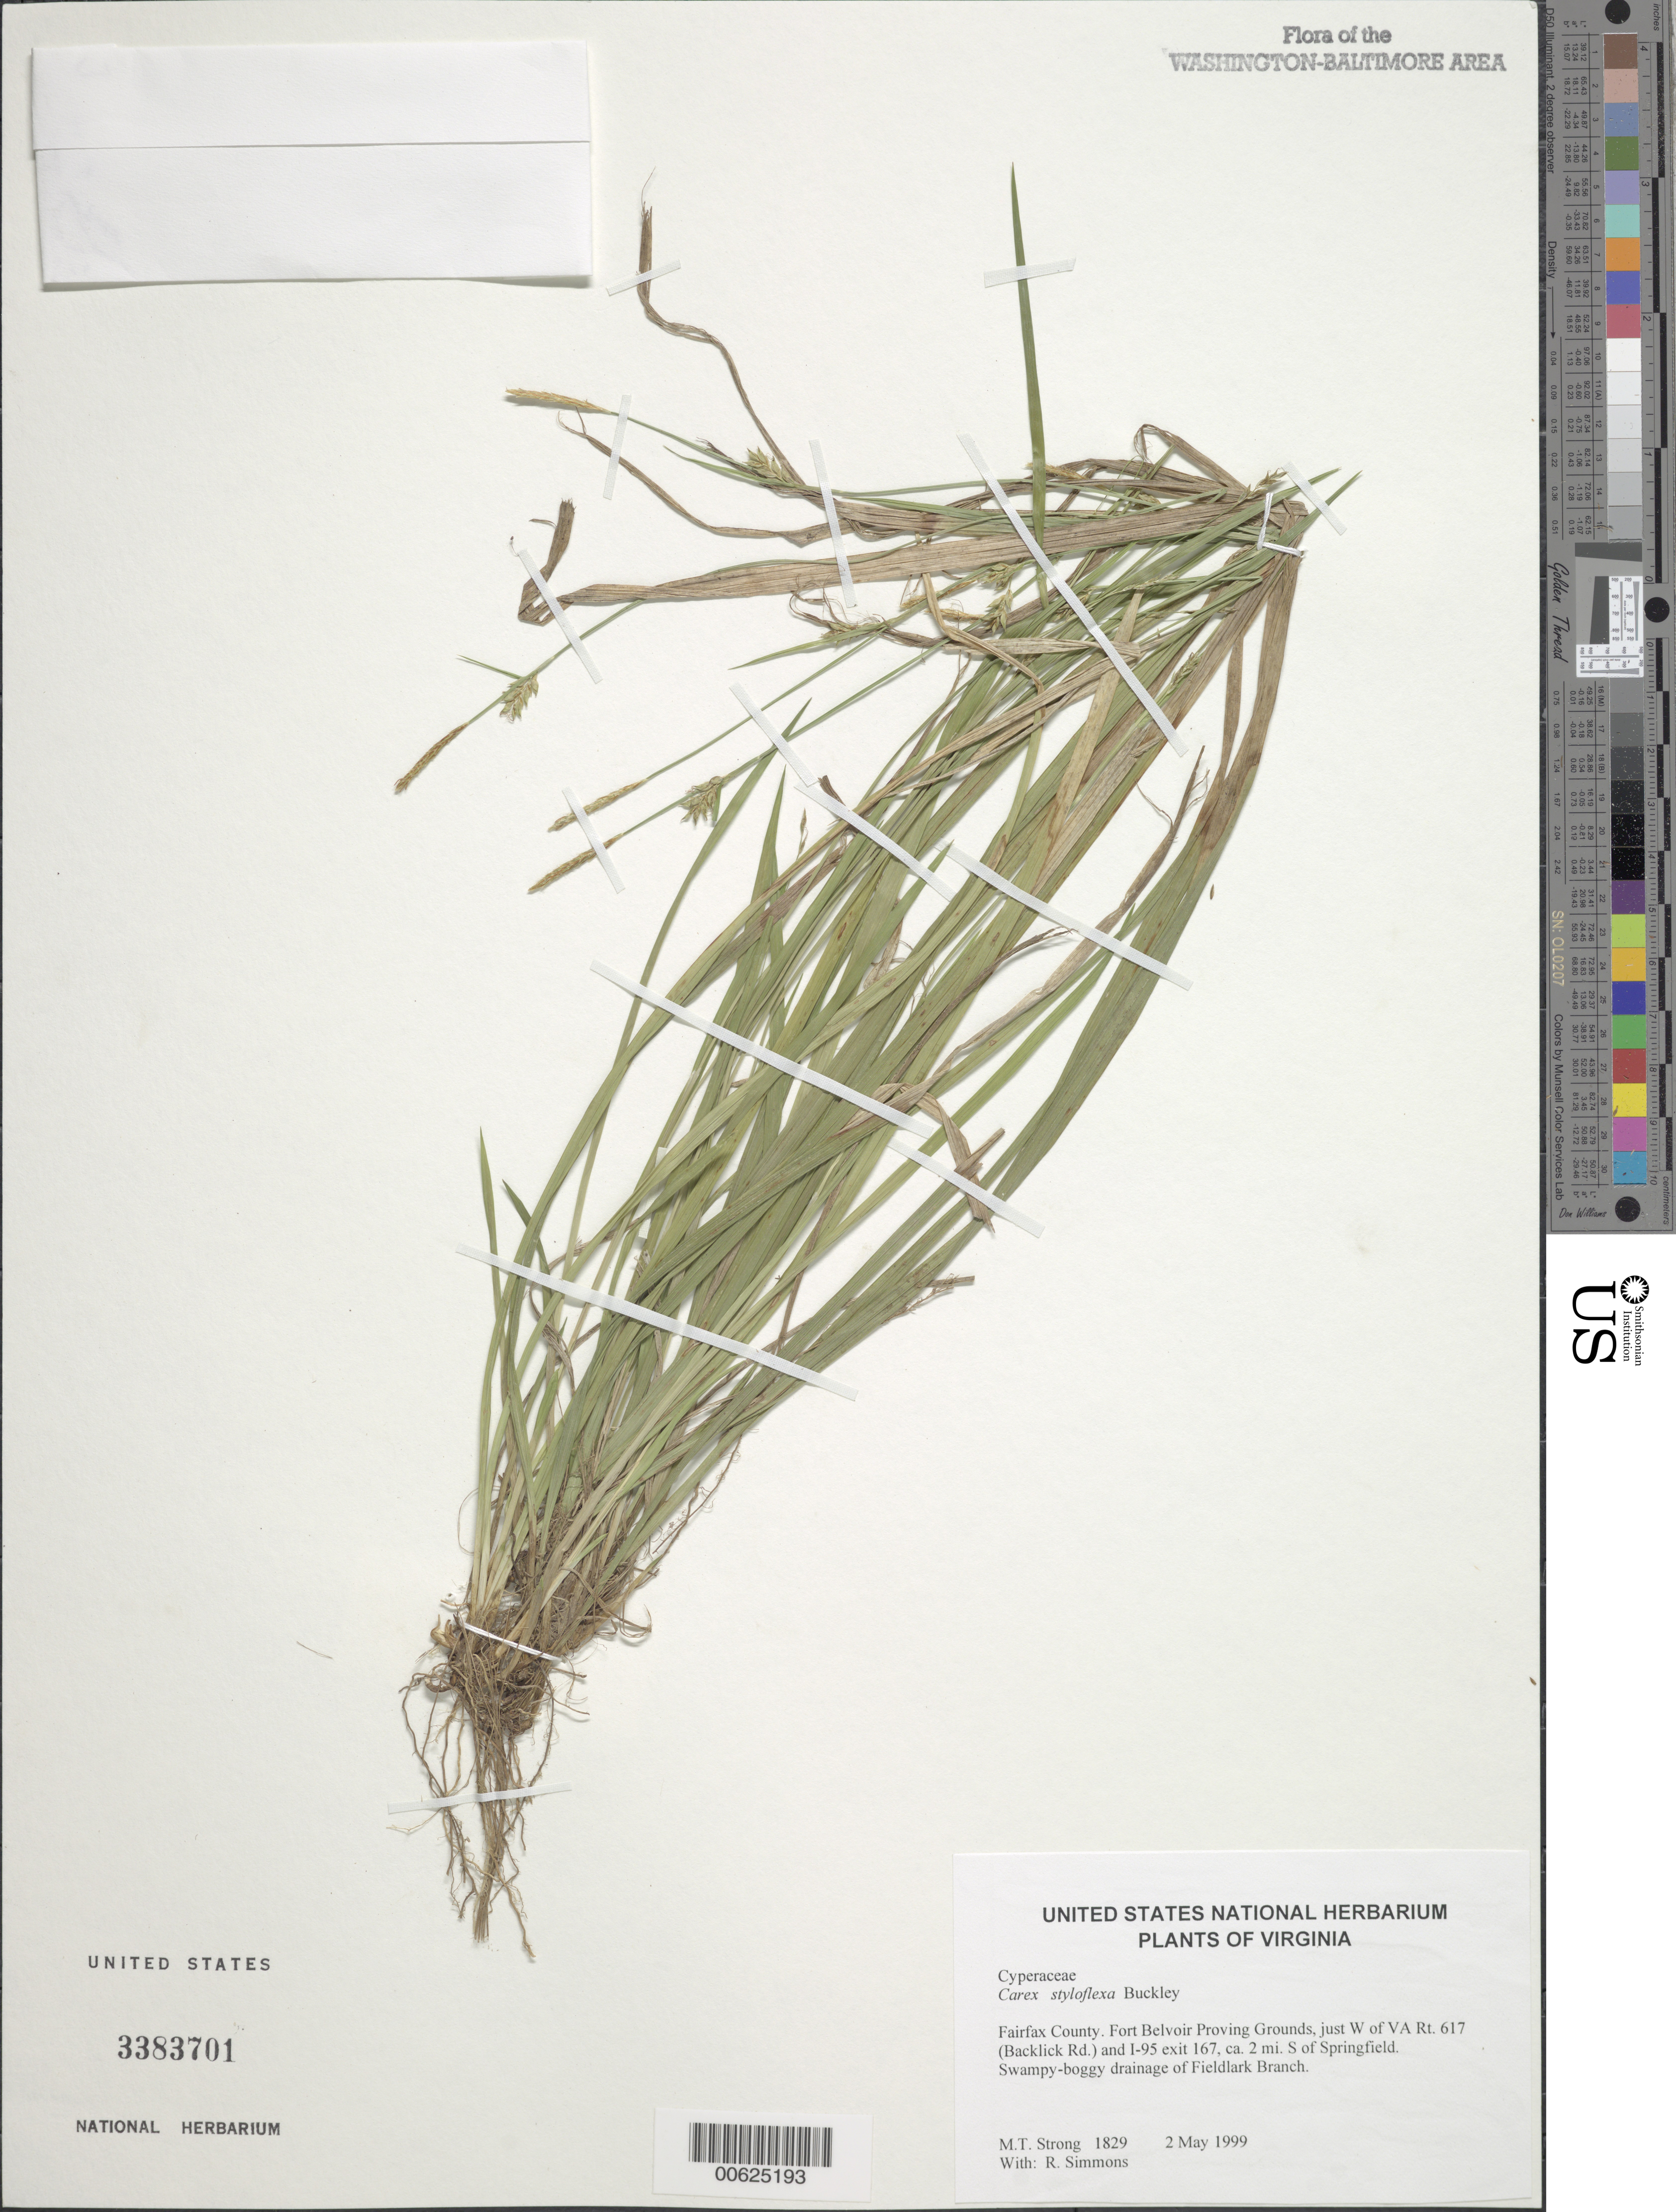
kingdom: Plantae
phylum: Tracheophyta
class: Liliopsida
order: Poales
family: Cyperaceae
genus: Carex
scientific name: Carex styloflexa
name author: Buckley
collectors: M. T. Strong & R. Simmons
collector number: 1829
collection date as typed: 02 May 1999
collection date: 1999-05-02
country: United States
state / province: Virginia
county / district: Fairfax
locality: Fort Belvoir Proving Grounds, just W of VA Rt. 617 (Backlick Rd.) and I-95 exit 167, ca. 2 mi. S of Springfield.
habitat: Swampy-boggy drainage of Fieldlark Branch.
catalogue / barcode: US 3383701